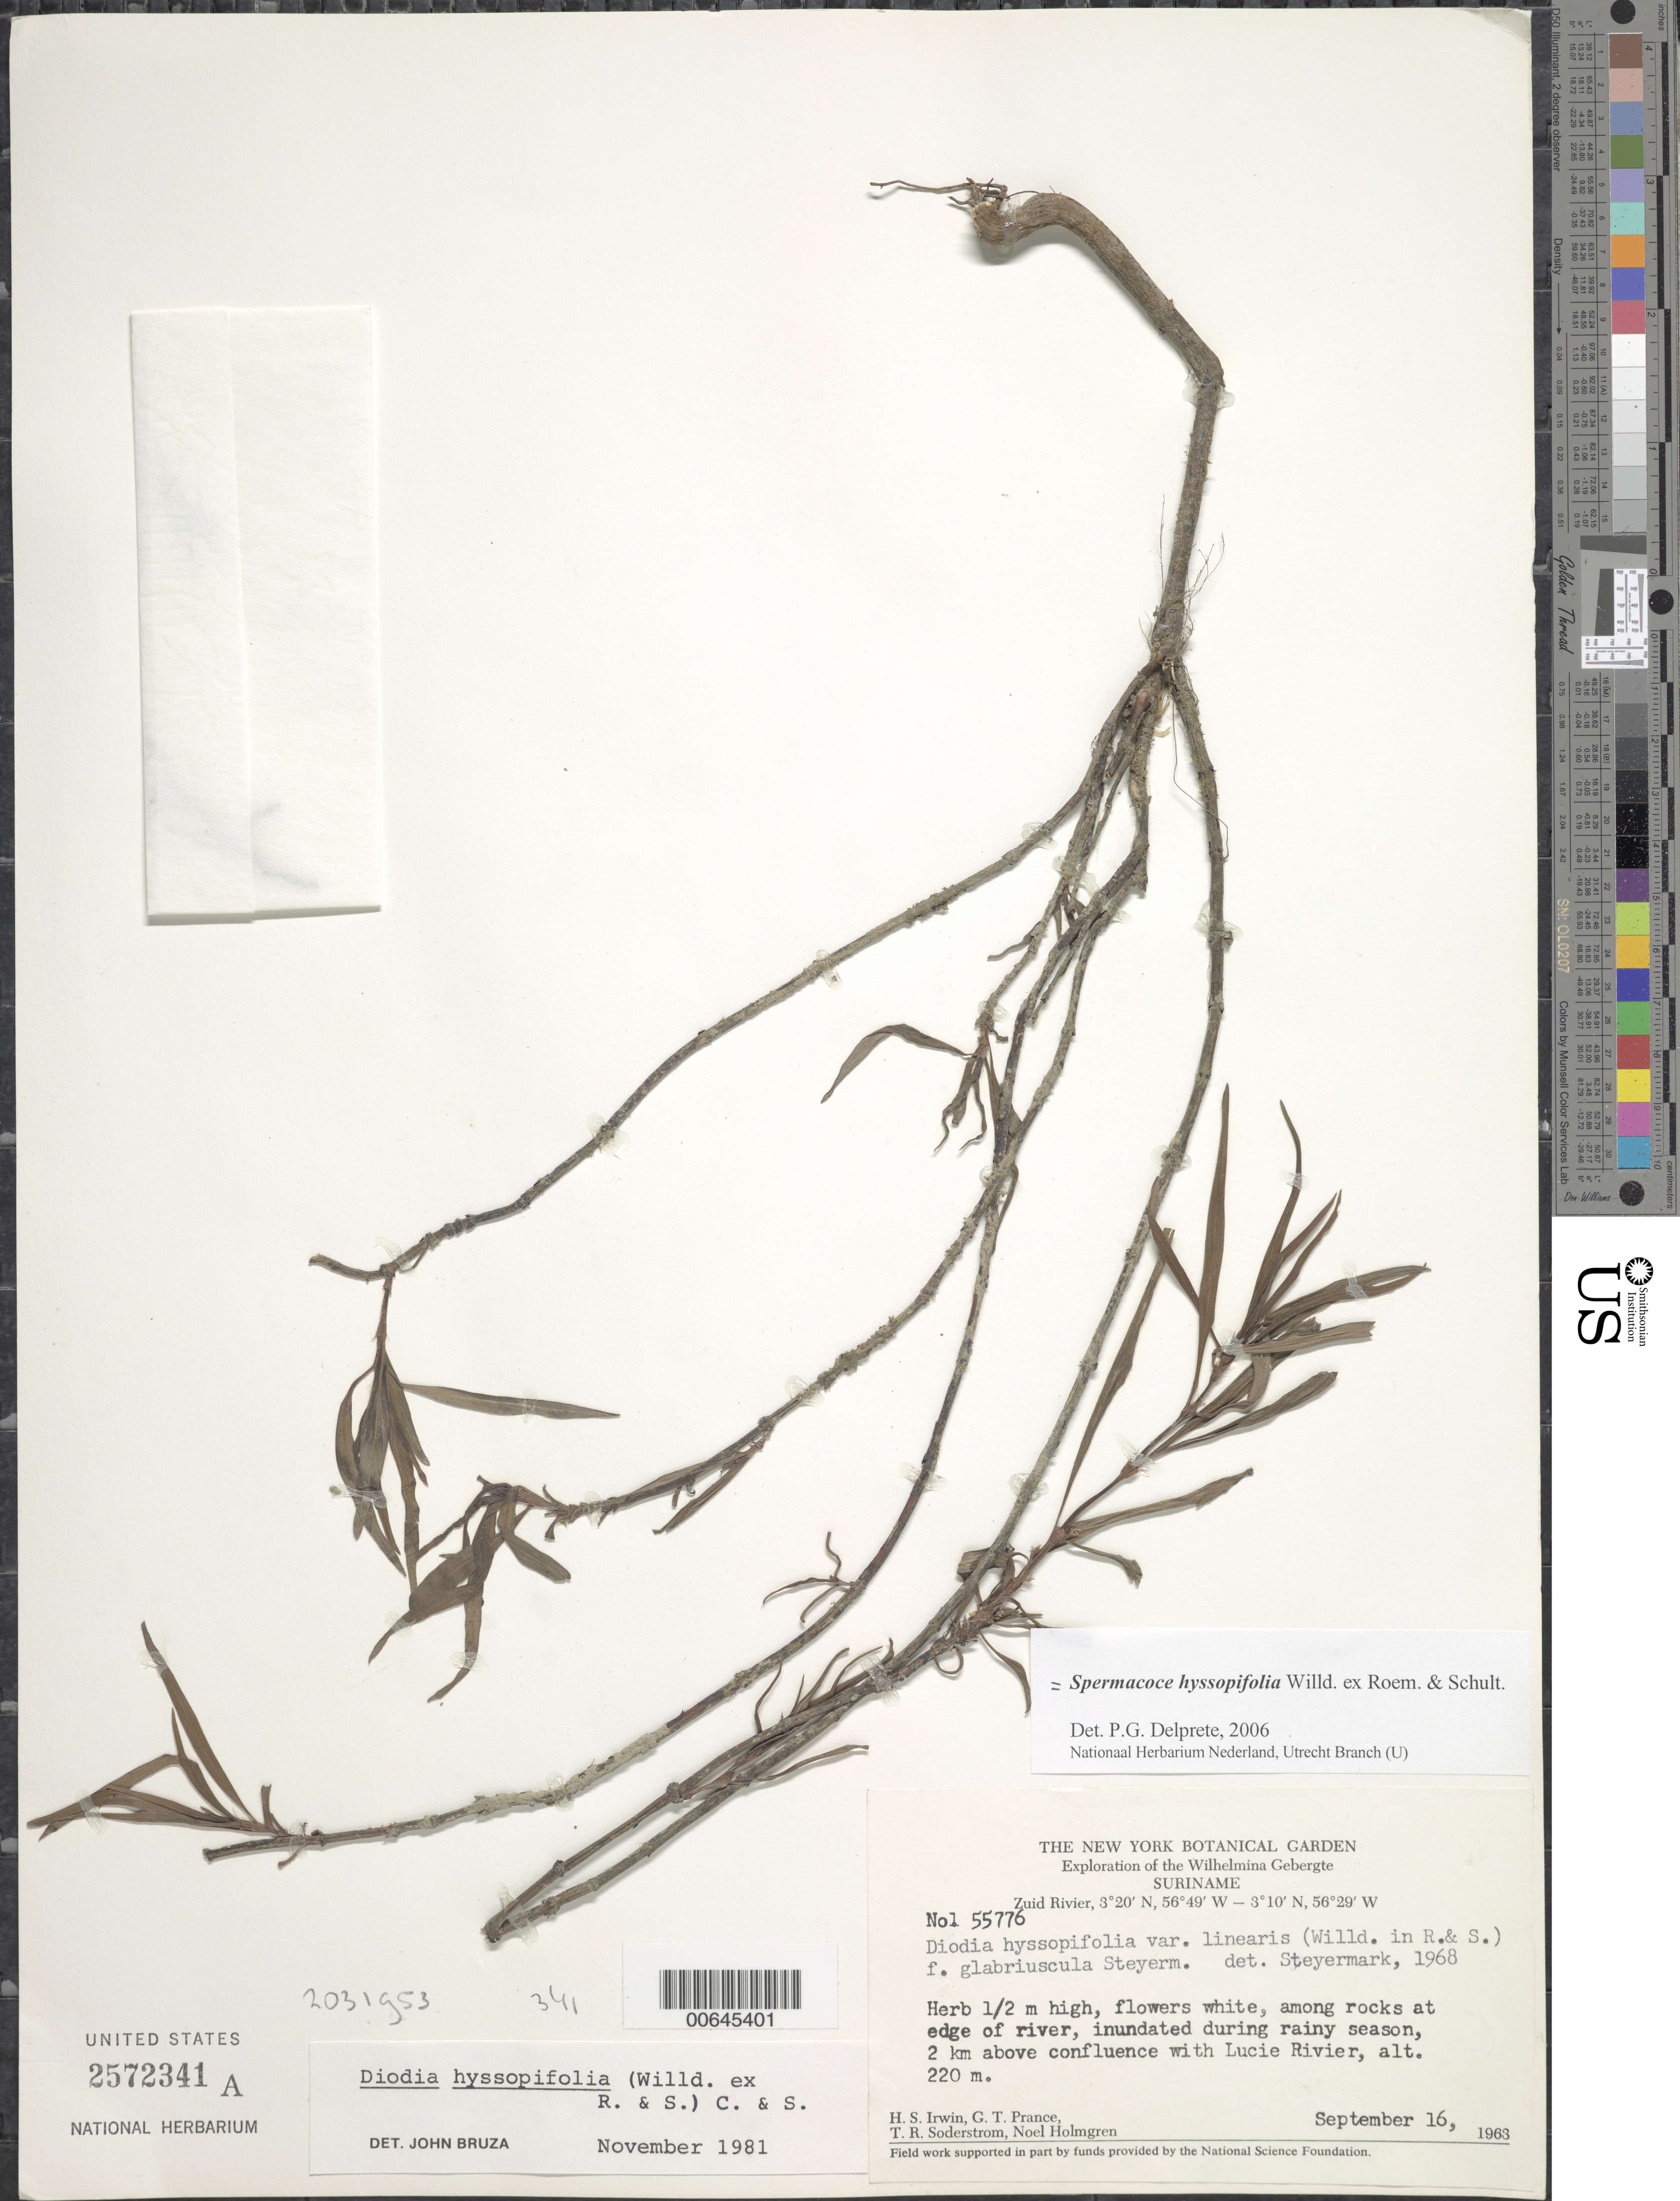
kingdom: Plantae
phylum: Tracheophyta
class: Magnoliopsida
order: Gentianales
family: Rubiaceae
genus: Spermacoce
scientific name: Spermacoce hyssopifolia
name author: Willd. ex Roem. & Schult.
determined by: Delprete, P. G., Herb. de Guyane Cay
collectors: H. Irwin, G. T. Prance, T. R. Soderstrom & N. H. Holmgren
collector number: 55776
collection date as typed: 16-Sep-63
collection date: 1963-09-16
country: Suriname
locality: Zuid River, 2 km above confluence with Lucie R., Wilhelmina Gebergte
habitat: Rocks at edge of river, inundated during rainy season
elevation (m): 220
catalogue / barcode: US 2572341A